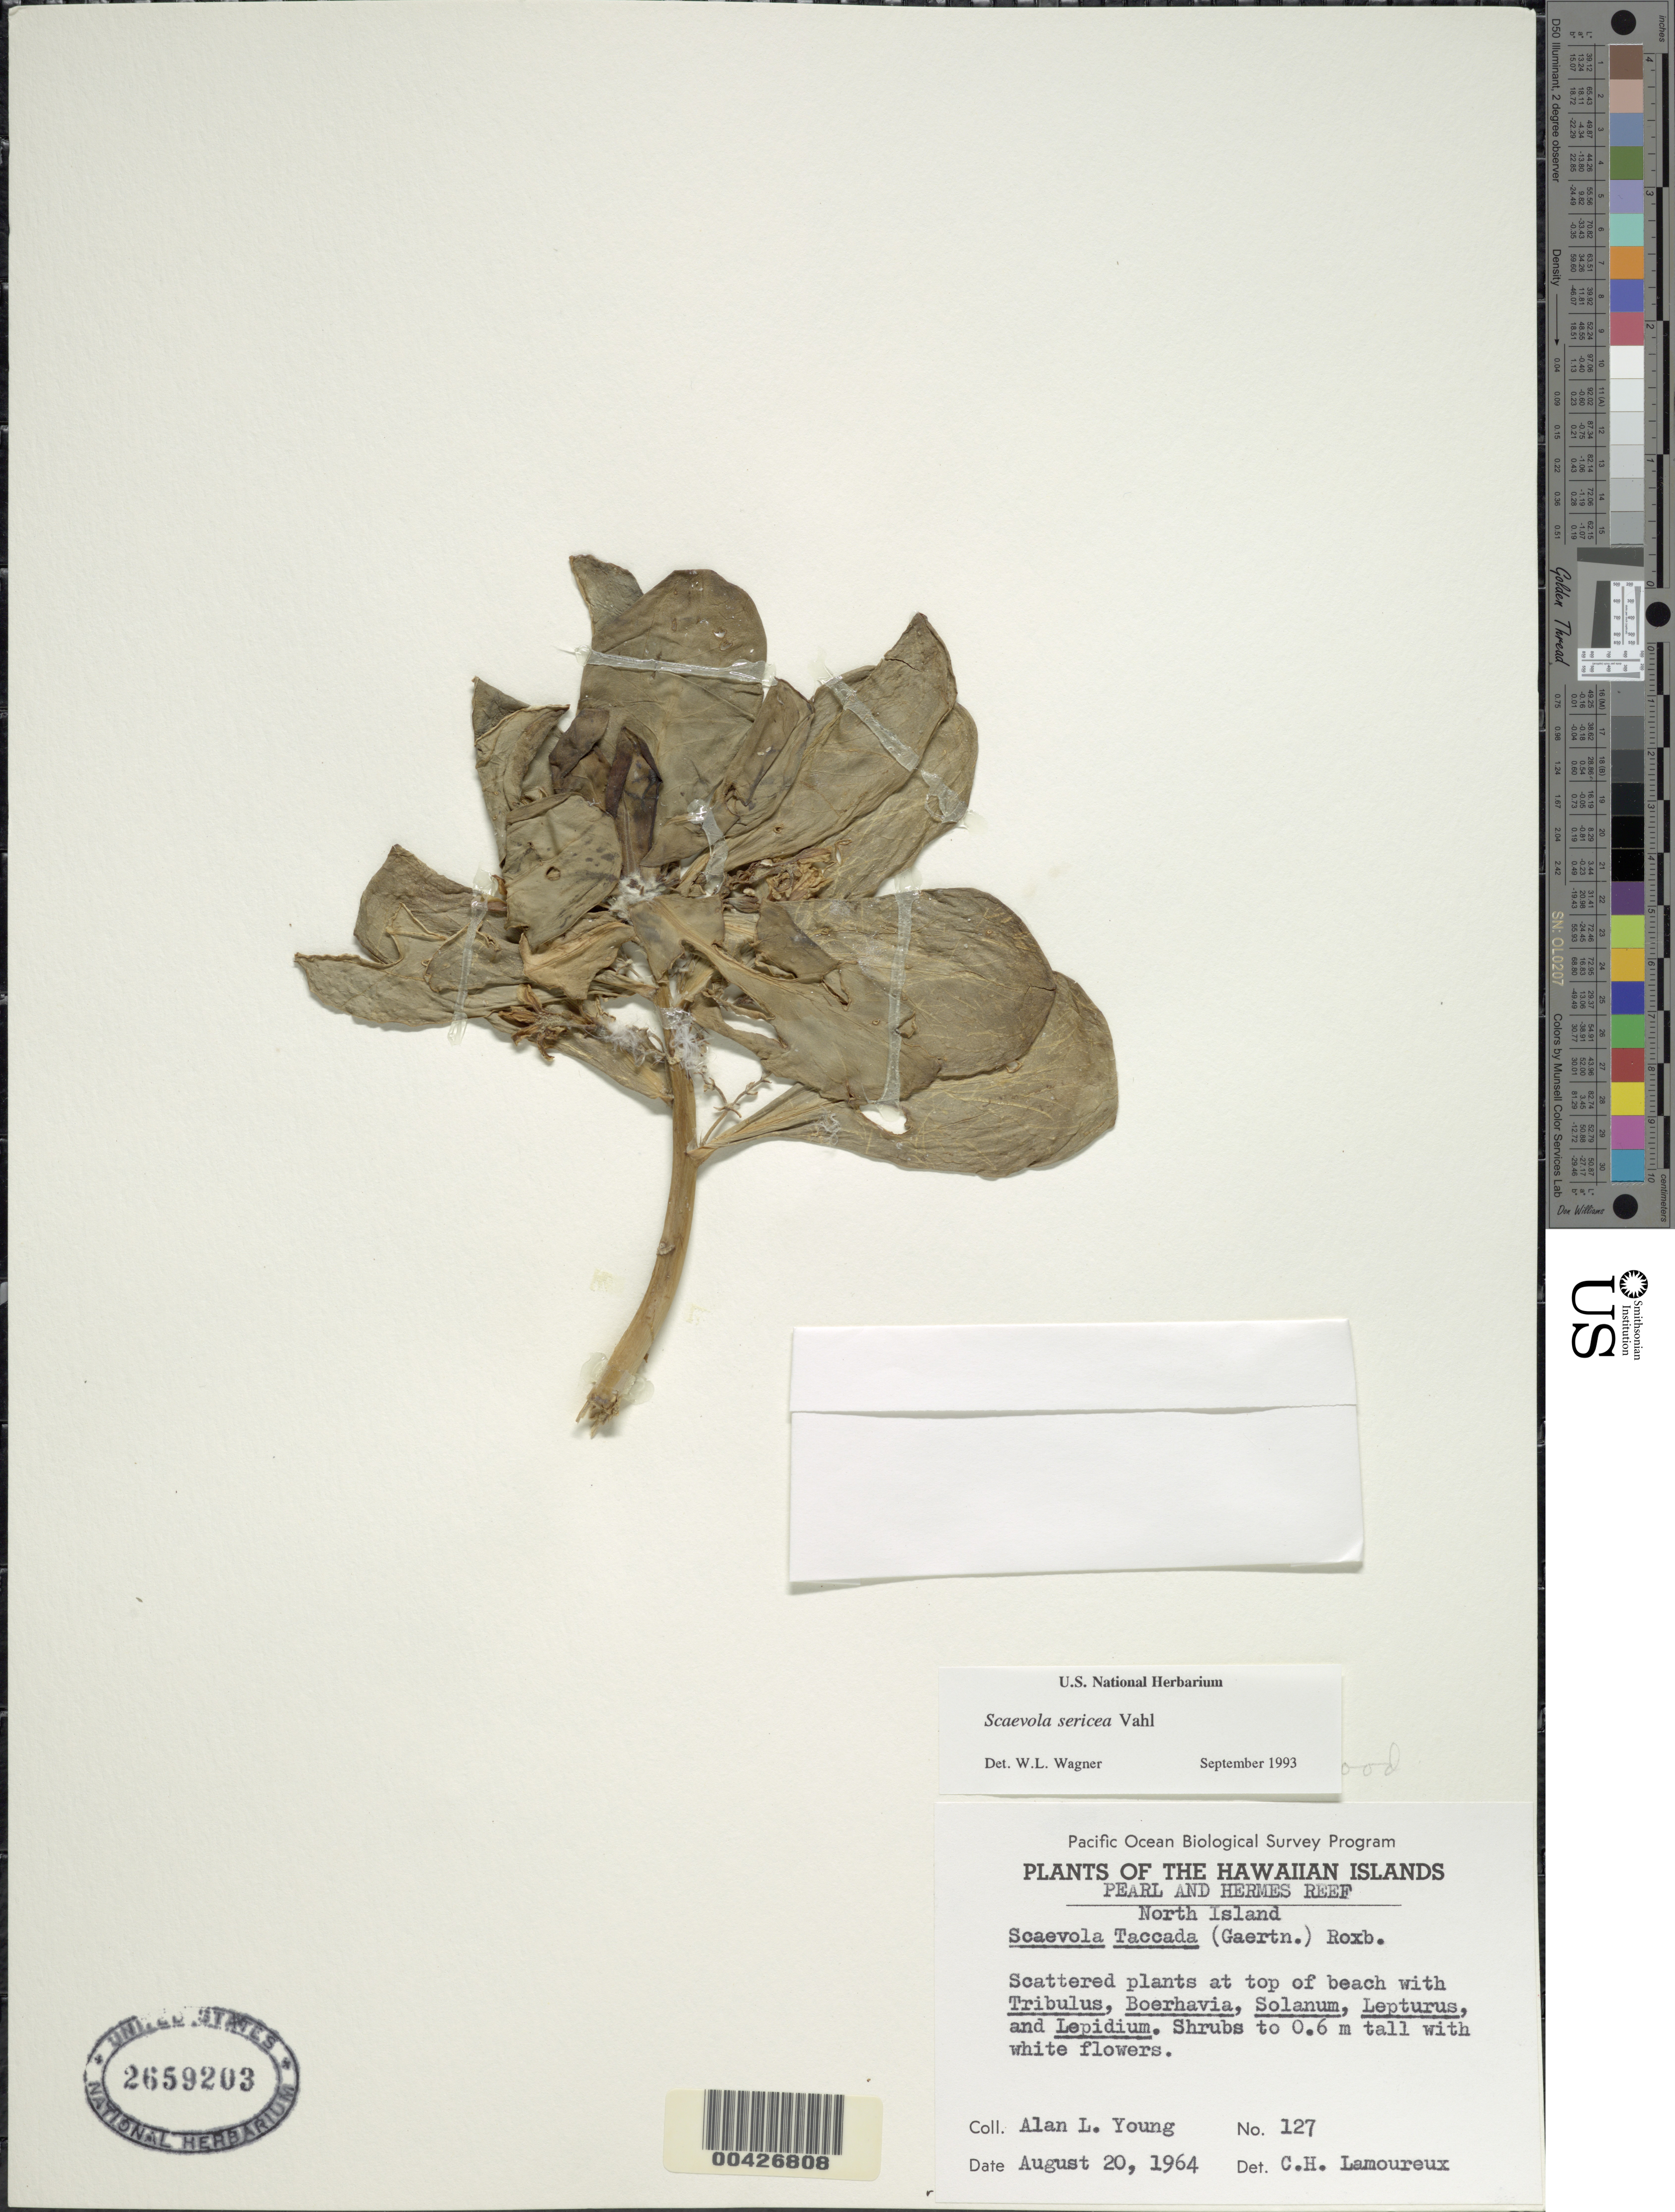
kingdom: Plantae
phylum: Tracheophyta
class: Magnoliopsida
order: Asterales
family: Goodeniaceae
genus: Scaevola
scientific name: Scaevola taccada var. taccada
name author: (Gaertn.) Roxb.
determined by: Wagner, W. L., (BOT), Smithsonian Institution - National Museum of Natural History (UNITED STATES)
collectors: A. Young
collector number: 127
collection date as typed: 20 Aug 1964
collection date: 1964-08-20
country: United States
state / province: Hawaii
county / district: Honolulu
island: Pearl and Hermes Atoll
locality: North Islet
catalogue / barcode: US 2659203